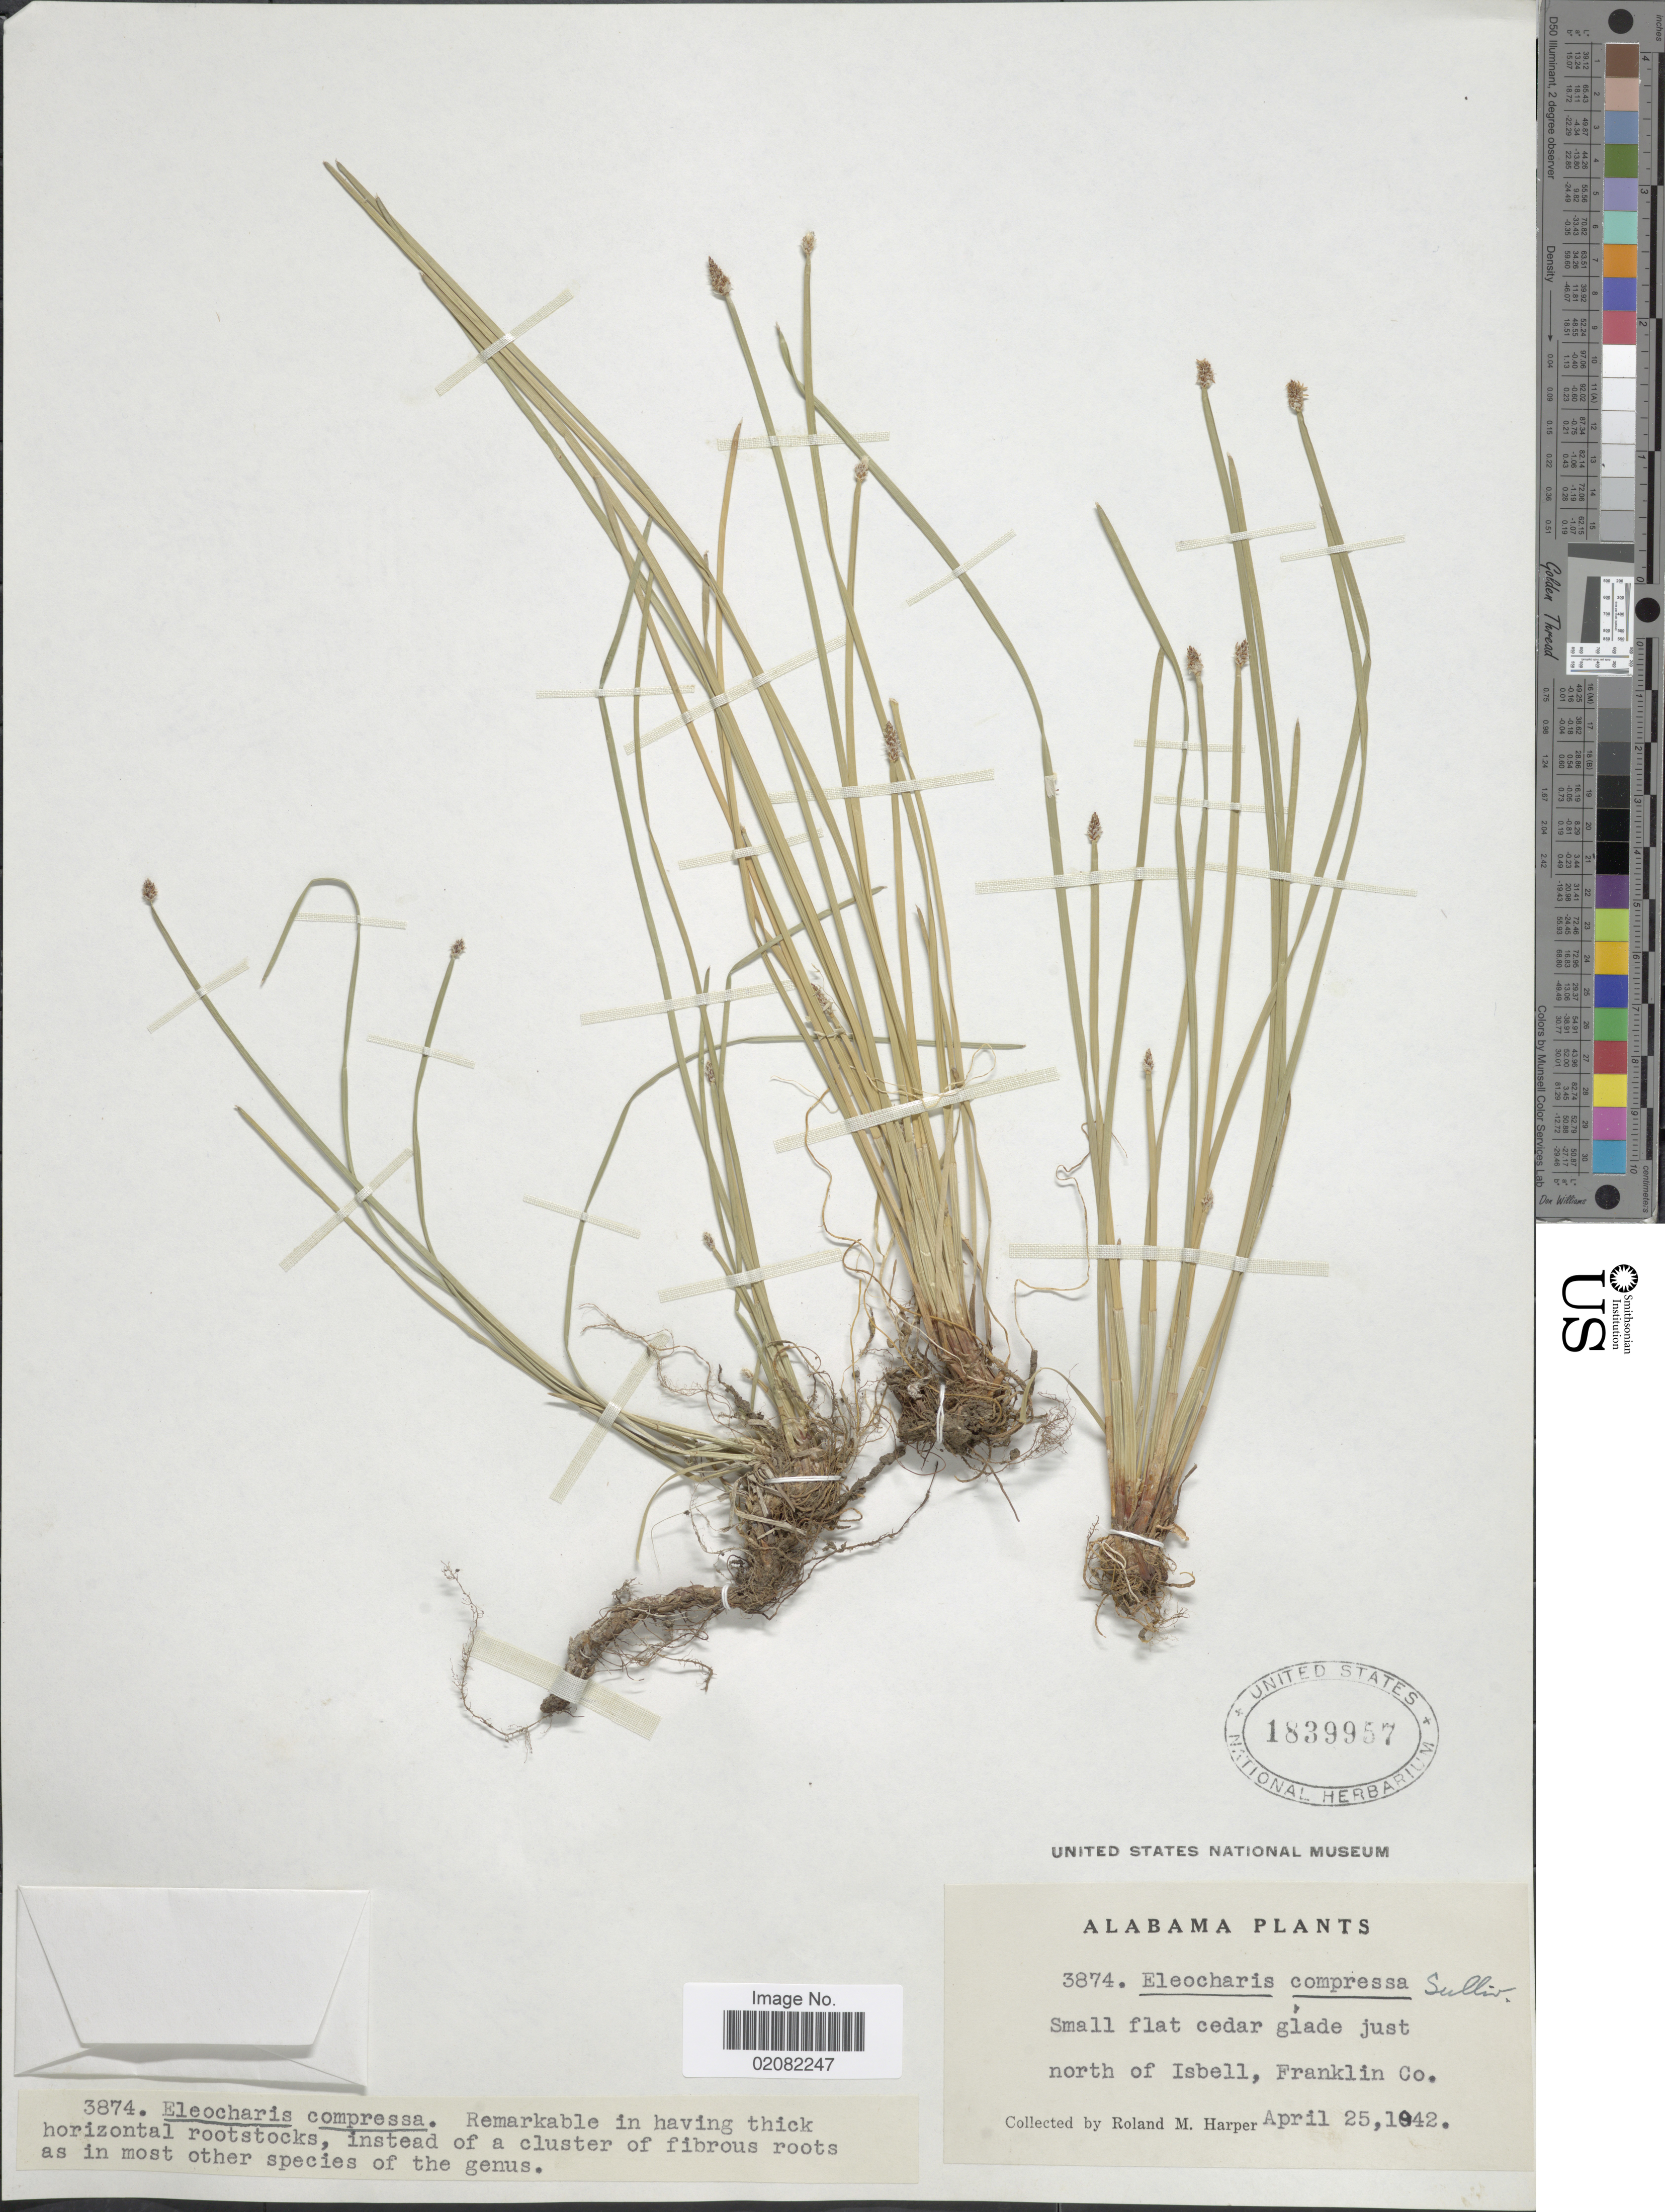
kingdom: Plantae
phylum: Tracheophyta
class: Liliopsida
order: Poales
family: Cyperaceae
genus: Eleocharis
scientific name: Eleocharis compressa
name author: Sull.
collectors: R. M. Harper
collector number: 3874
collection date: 1942-04-25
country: United States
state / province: Alabama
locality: Samll flat cedar glade just north of Isbell, Franklin Co.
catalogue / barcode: US 1839957